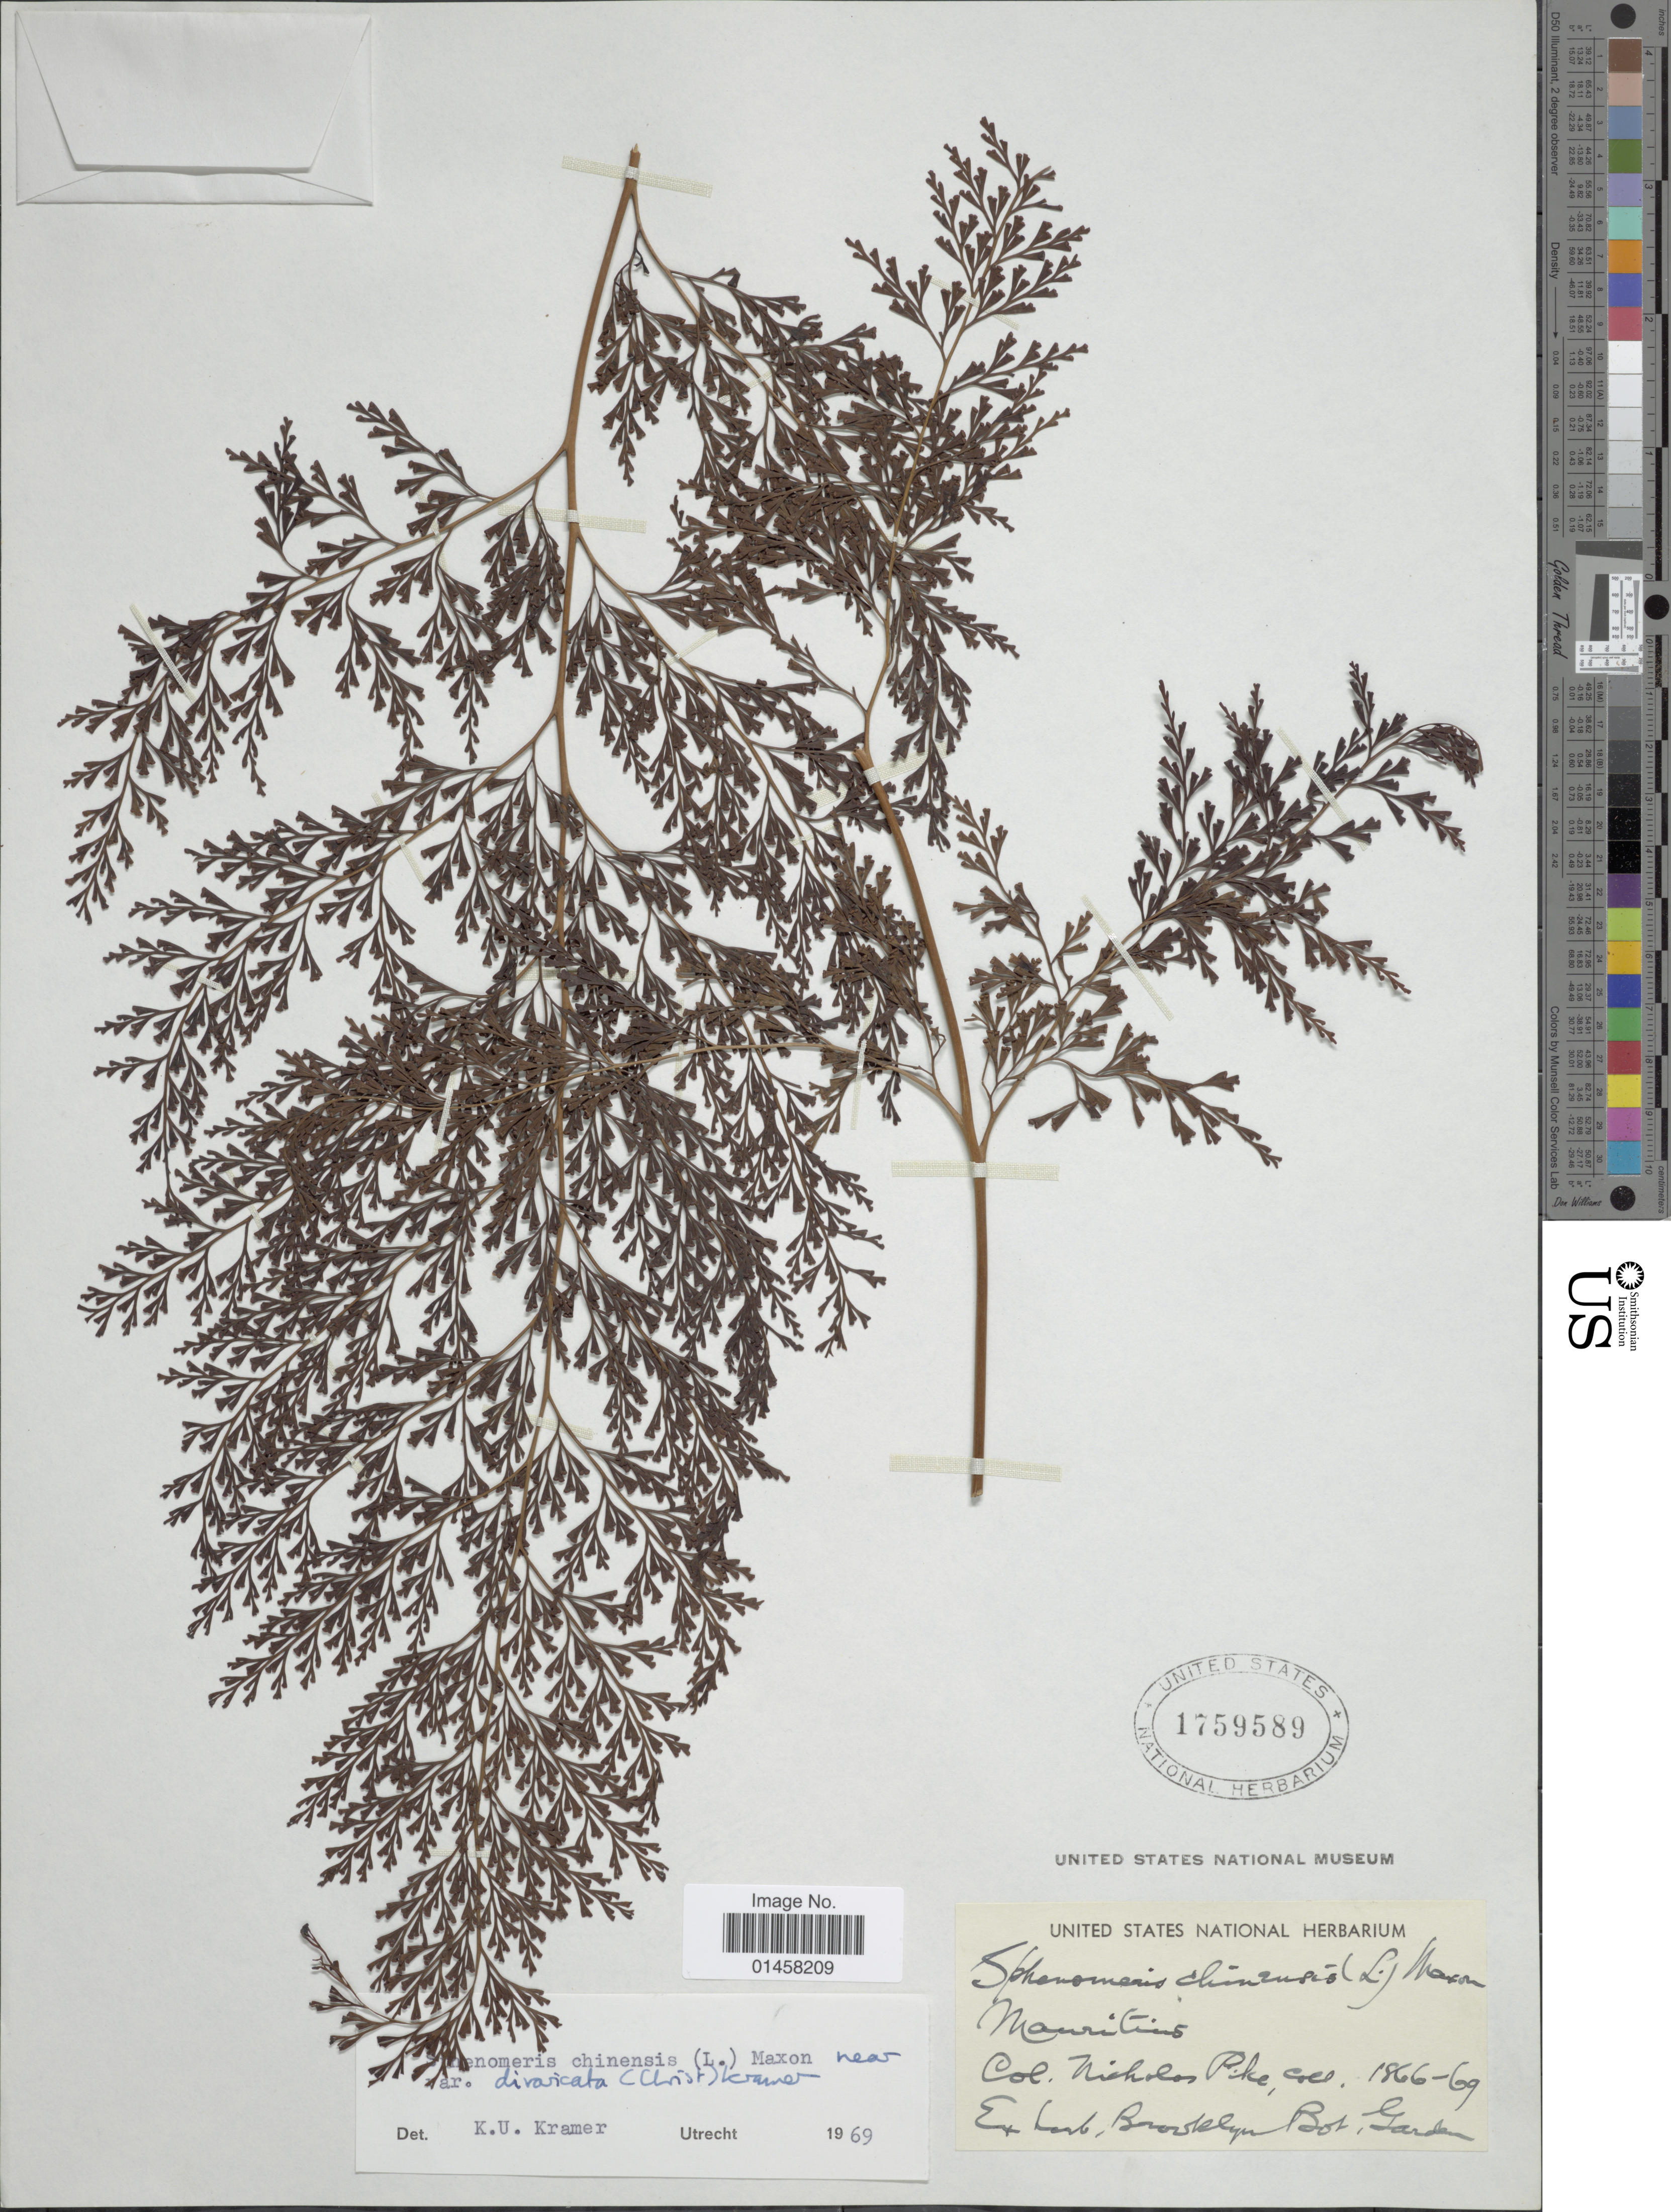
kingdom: Plantae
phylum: Tracheophyta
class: Polypodiopsida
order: Polypodiales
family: Lindsaeaceae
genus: Sphenomeris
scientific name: Sphenomeris chinensis var. divaricata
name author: (Christ) K.U. Kramer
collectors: N. Pike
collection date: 1866/1869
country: Mauritius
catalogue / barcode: US 1759589